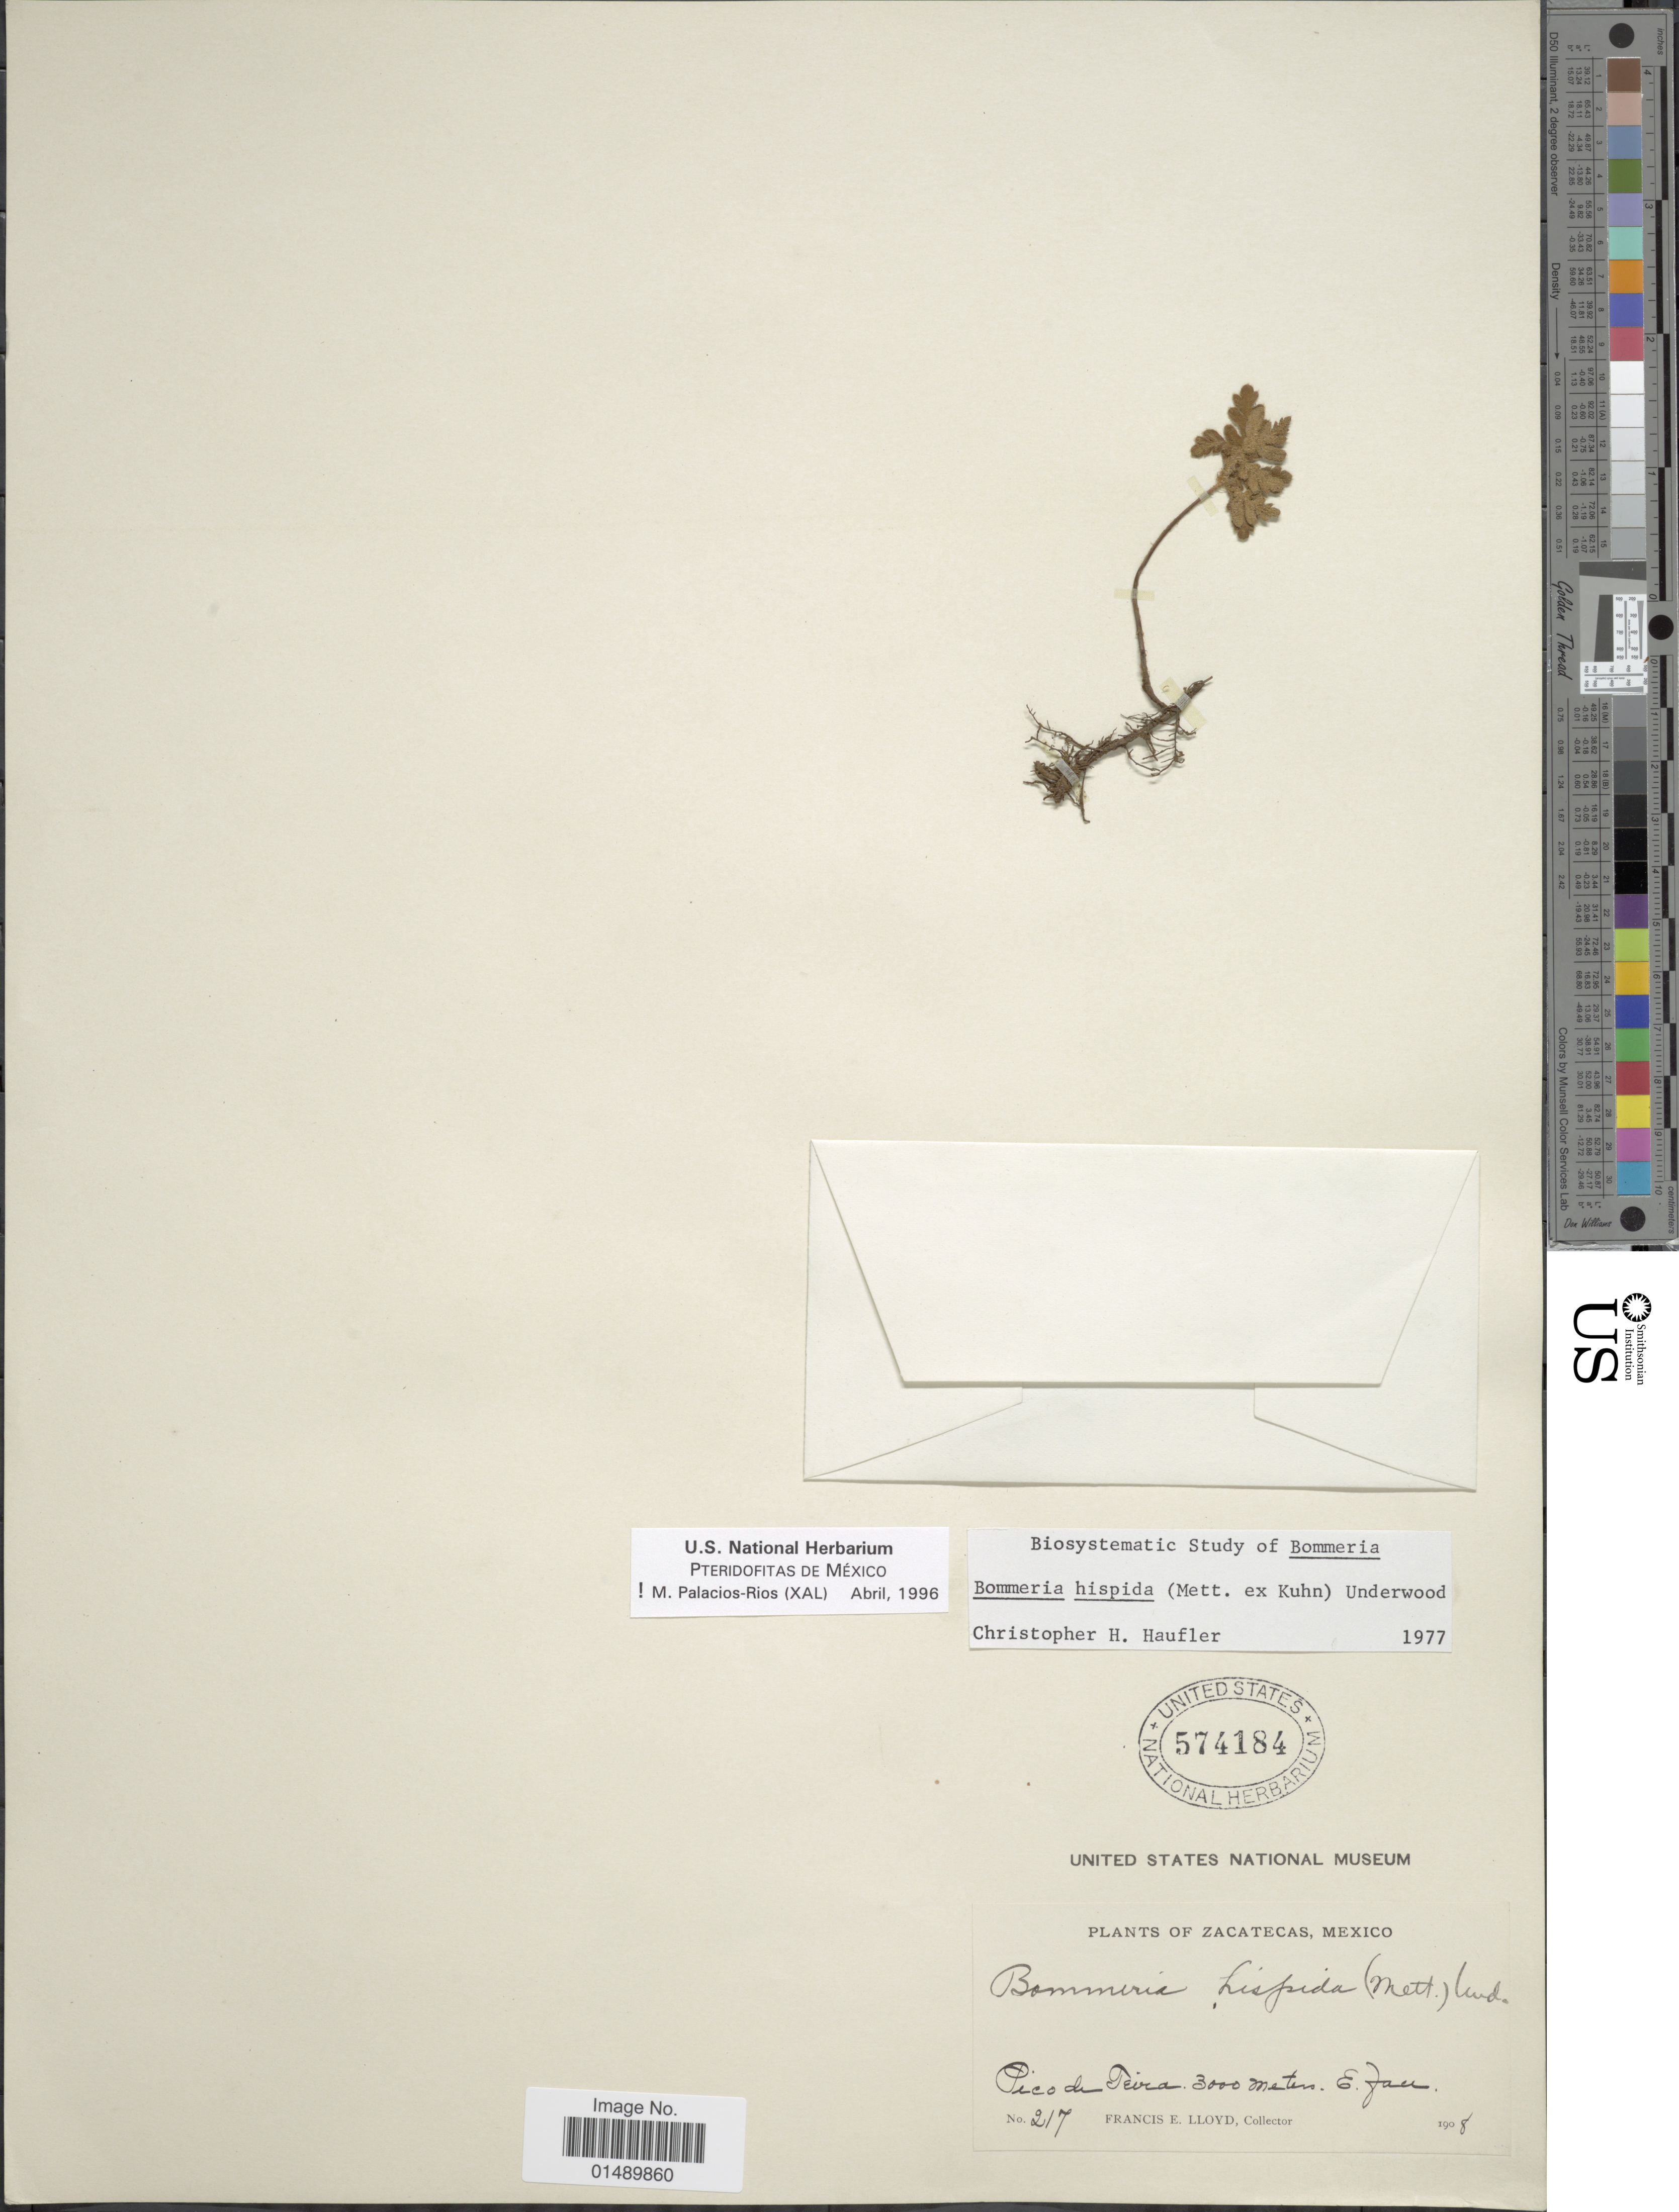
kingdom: Plantae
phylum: Tracheophyta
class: Polypodiopsida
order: Polypodiales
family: Pteridaceae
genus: Bommeria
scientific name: Bommeria hispida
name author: (Mett. ex Kuhn) Underw.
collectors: Lloyd, C. E.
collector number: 217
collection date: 1908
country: Mexico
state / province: Zacatecas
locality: Mexico, Pico de Peira, E fau.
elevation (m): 3000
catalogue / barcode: US 574184